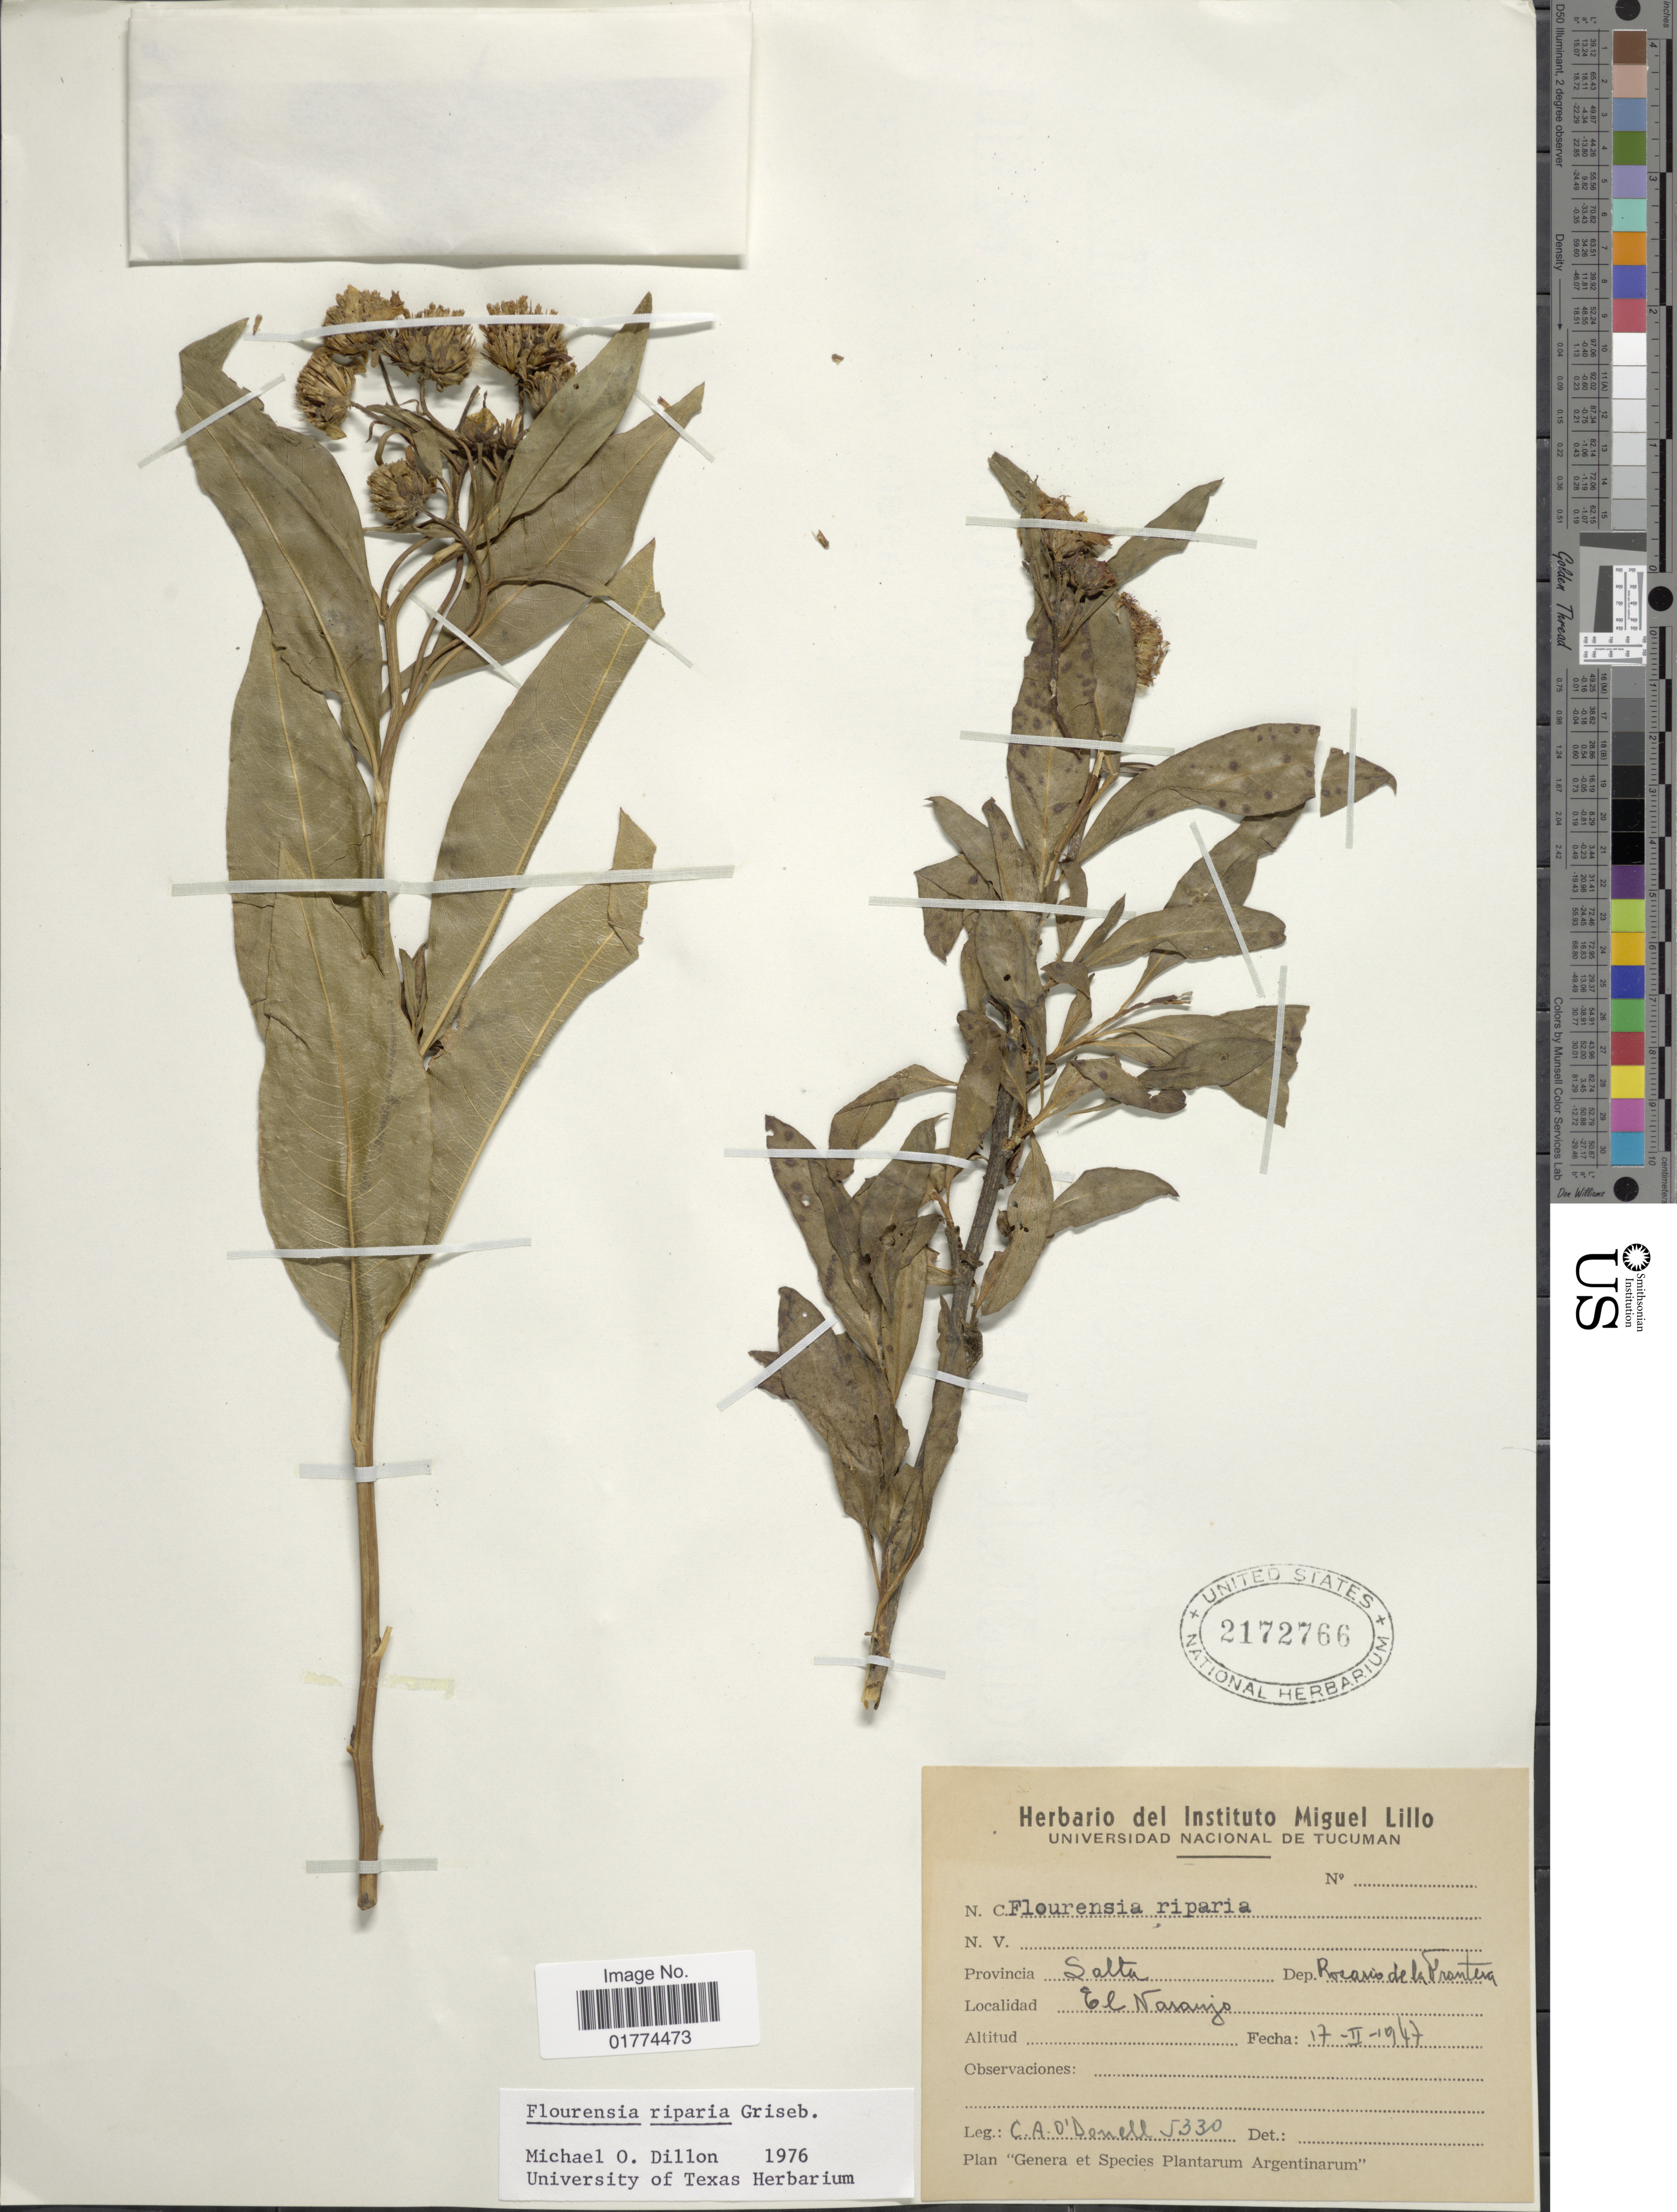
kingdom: Plantae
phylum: Tracheophyta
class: Magnoliopsida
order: Asterales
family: Asteraceae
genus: Flourensia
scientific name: Flourensia riparia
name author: Griseb.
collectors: C. O'Donell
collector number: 5330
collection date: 1947-02-17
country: Argentina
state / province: Salta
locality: El Naranjo. Dep. Rosario de la Frontera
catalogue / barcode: US 2172766